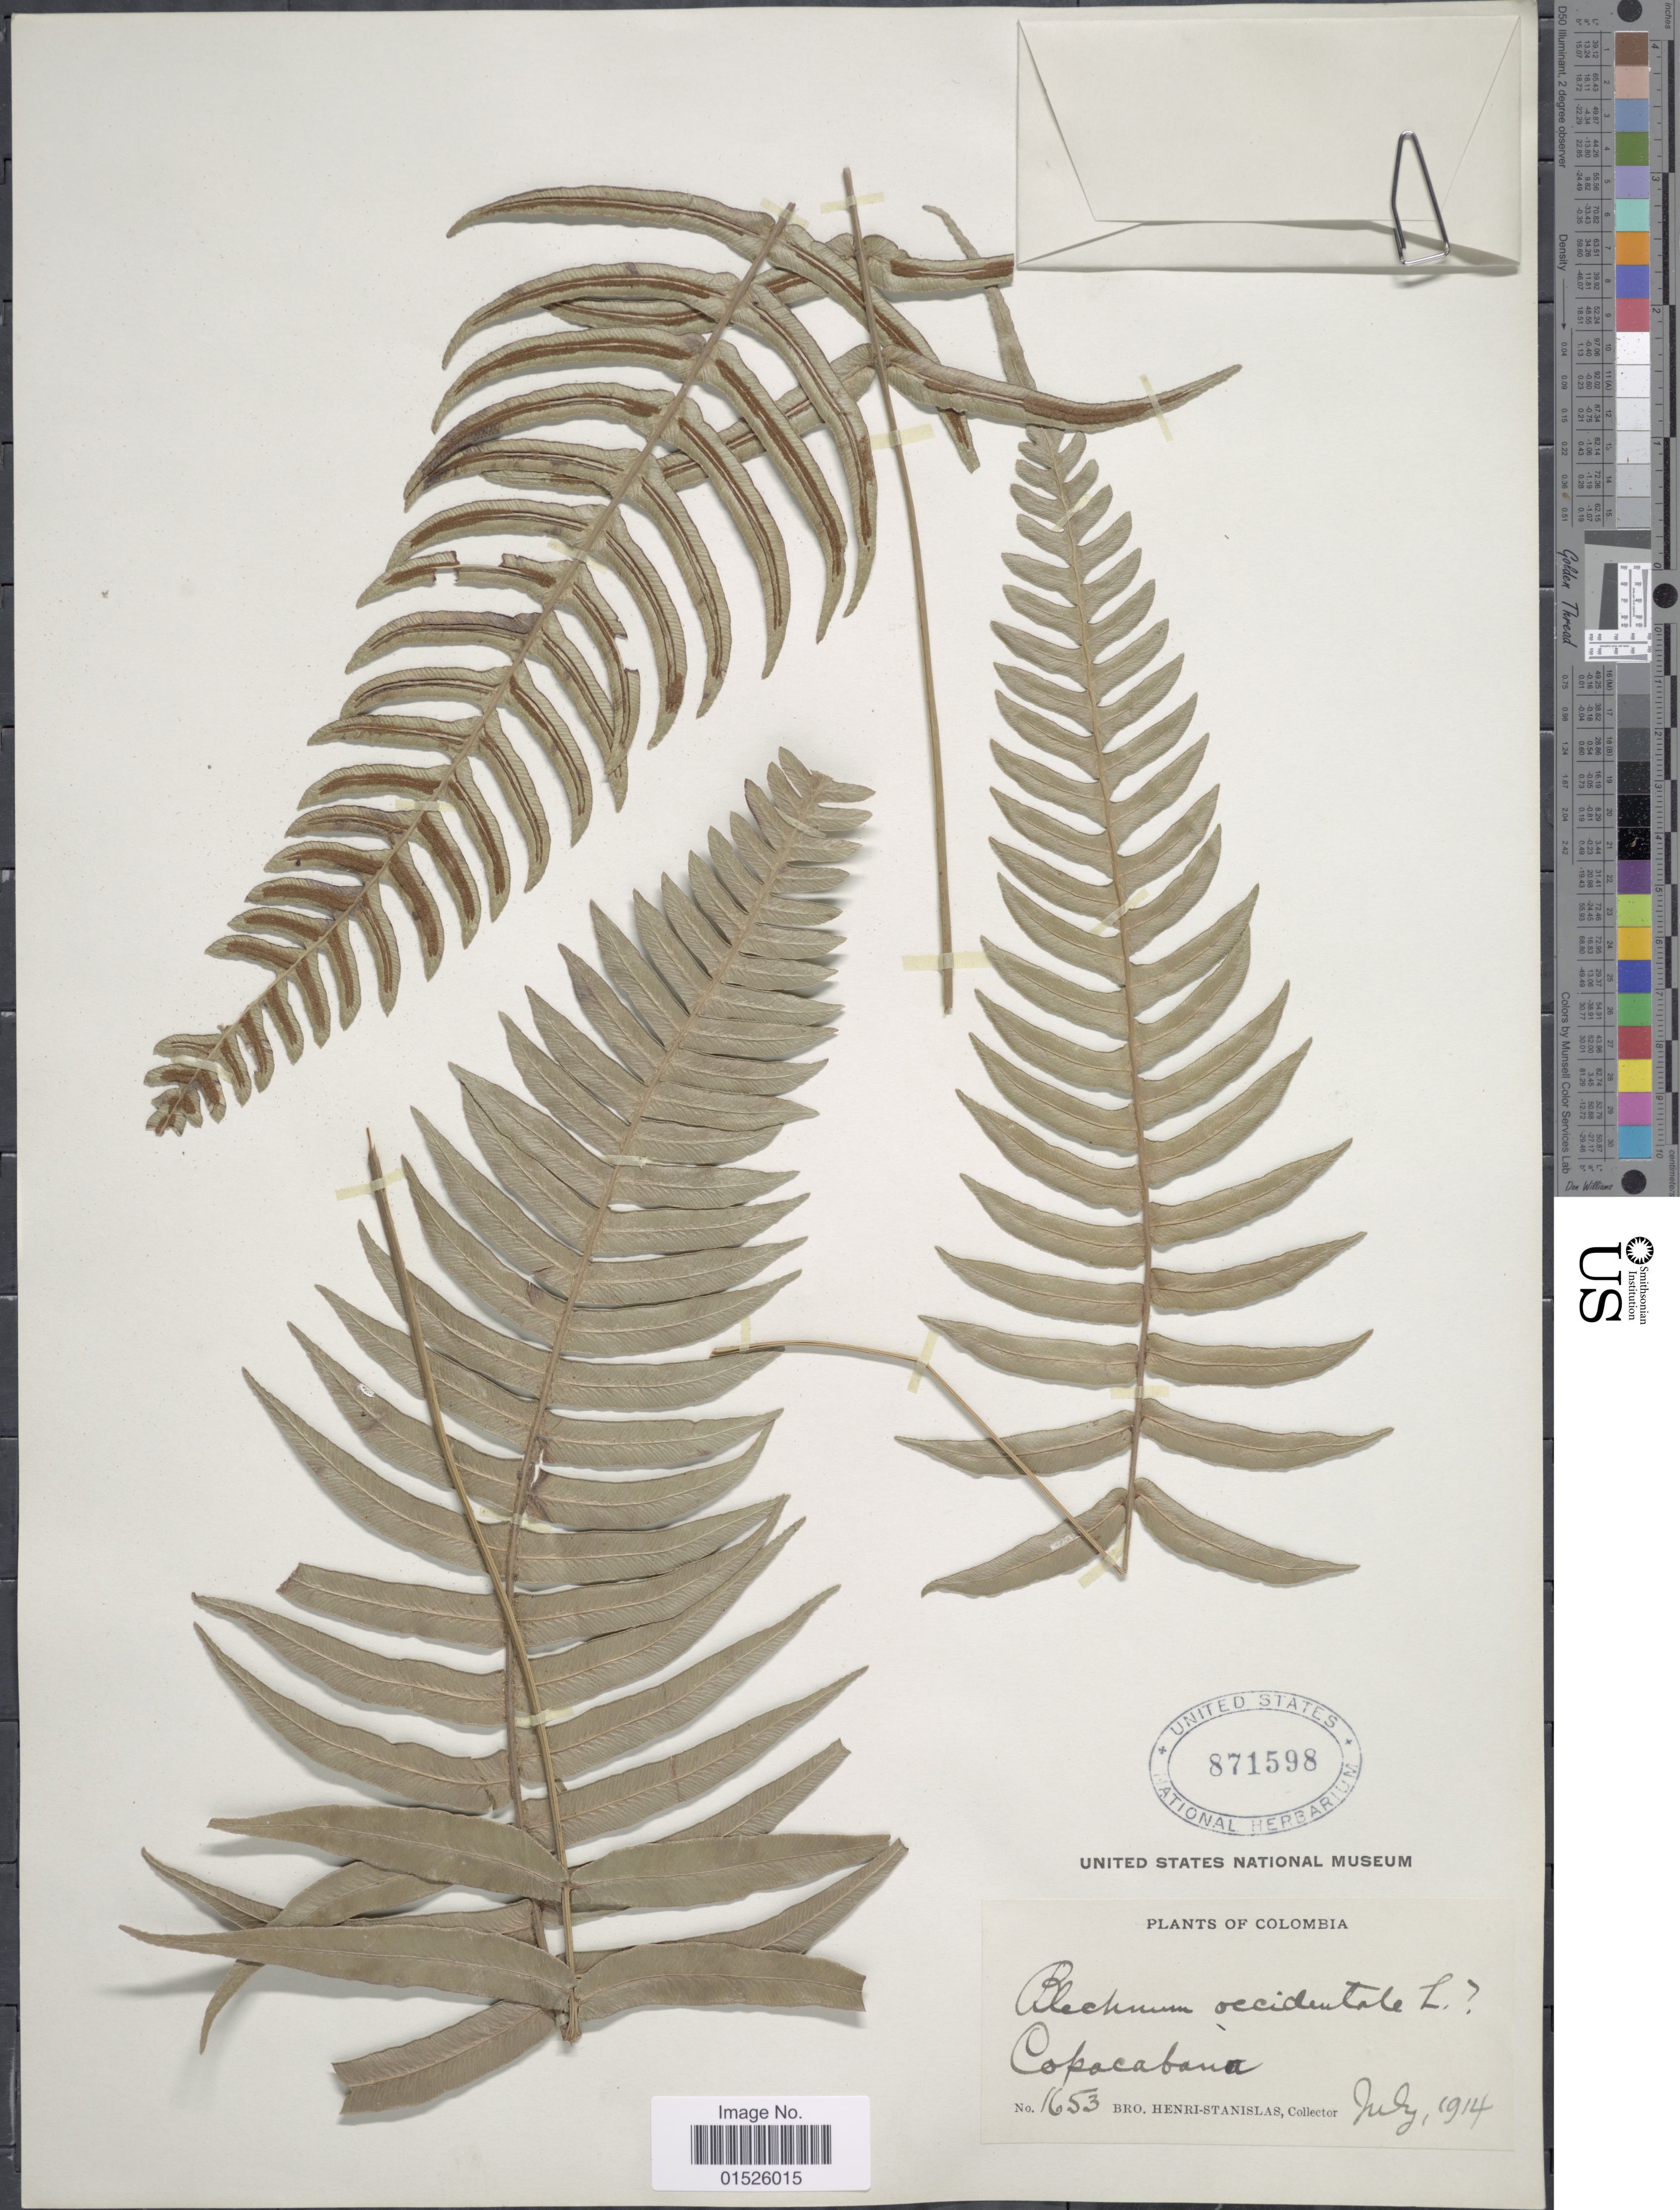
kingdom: Plantae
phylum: Tracheophyta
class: Polypodiopsida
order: Polypodiales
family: Blechnaceae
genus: Blechnum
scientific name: Blechnum glandulosum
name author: Link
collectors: Henri-Stanislas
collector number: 1653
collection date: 1914-07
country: Colombia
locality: Colombia, Copacabana.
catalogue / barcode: US 871598